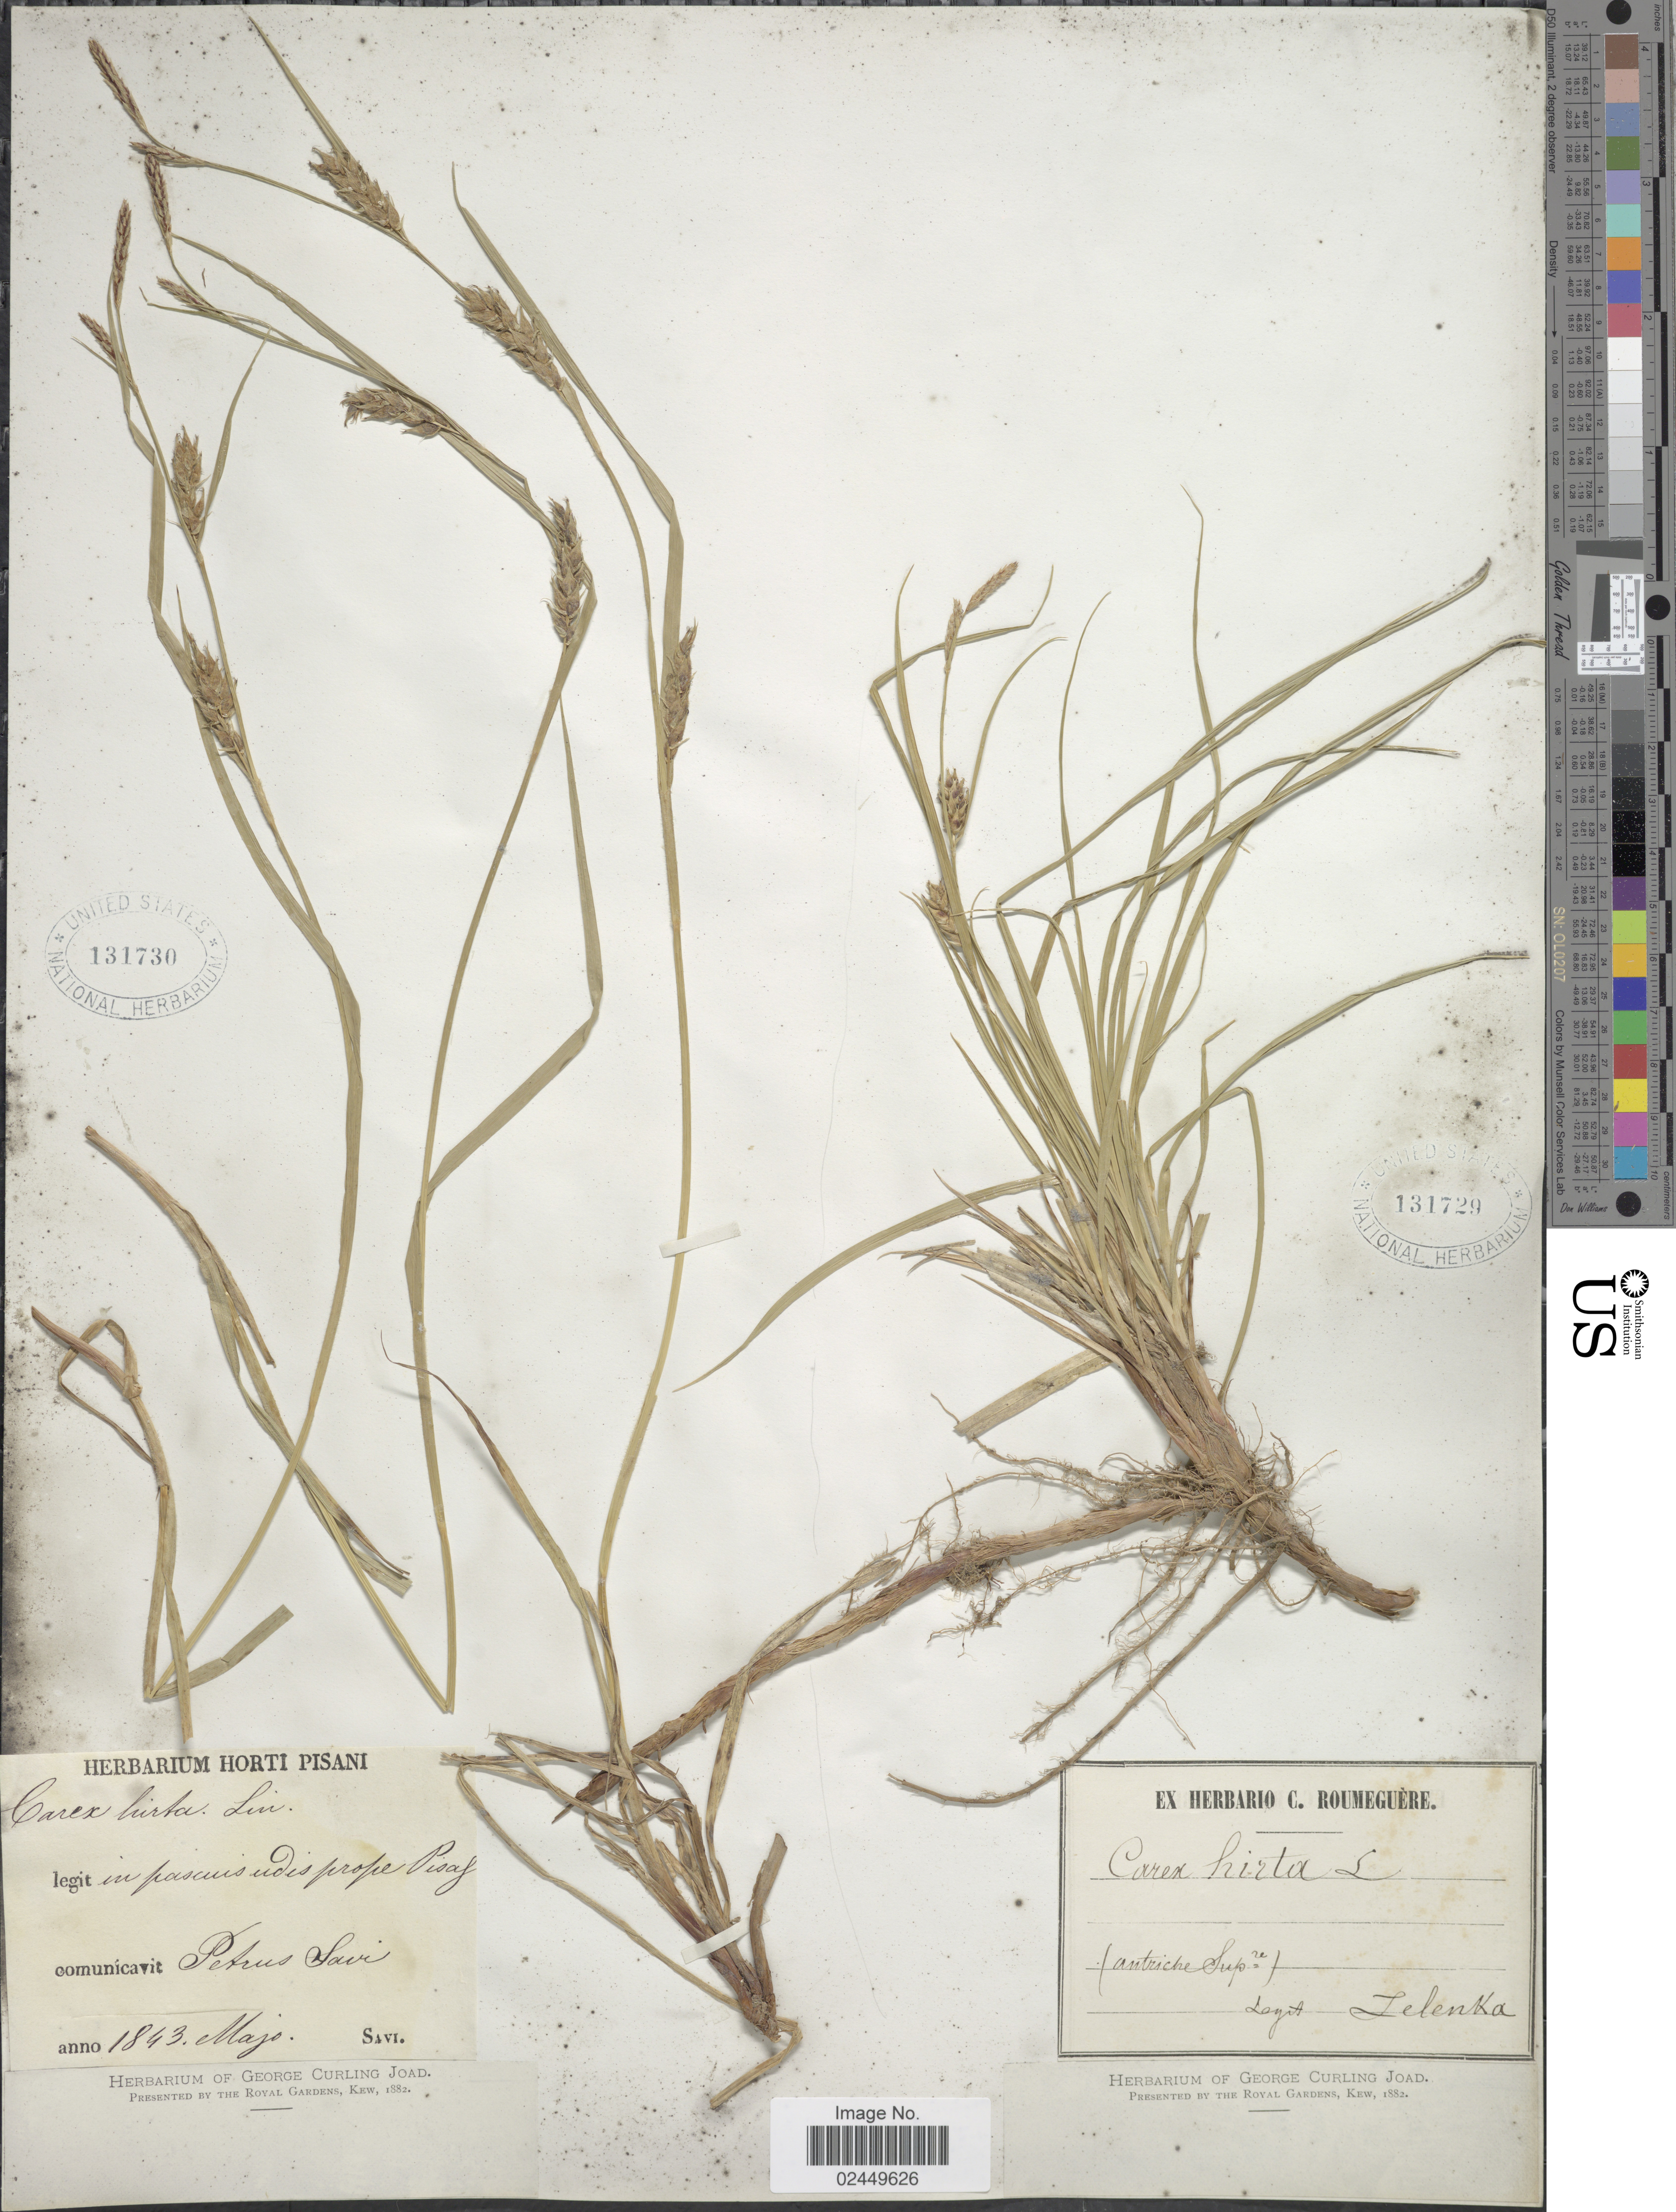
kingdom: Plantae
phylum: Tracheophyta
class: Liliopsida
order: Poales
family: Cyperaceae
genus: Carex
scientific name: Carex hirta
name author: L.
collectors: P. Savi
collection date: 1843-05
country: Italy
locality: In pascuis, udis prope, Pisaf.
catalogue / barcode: US 131730